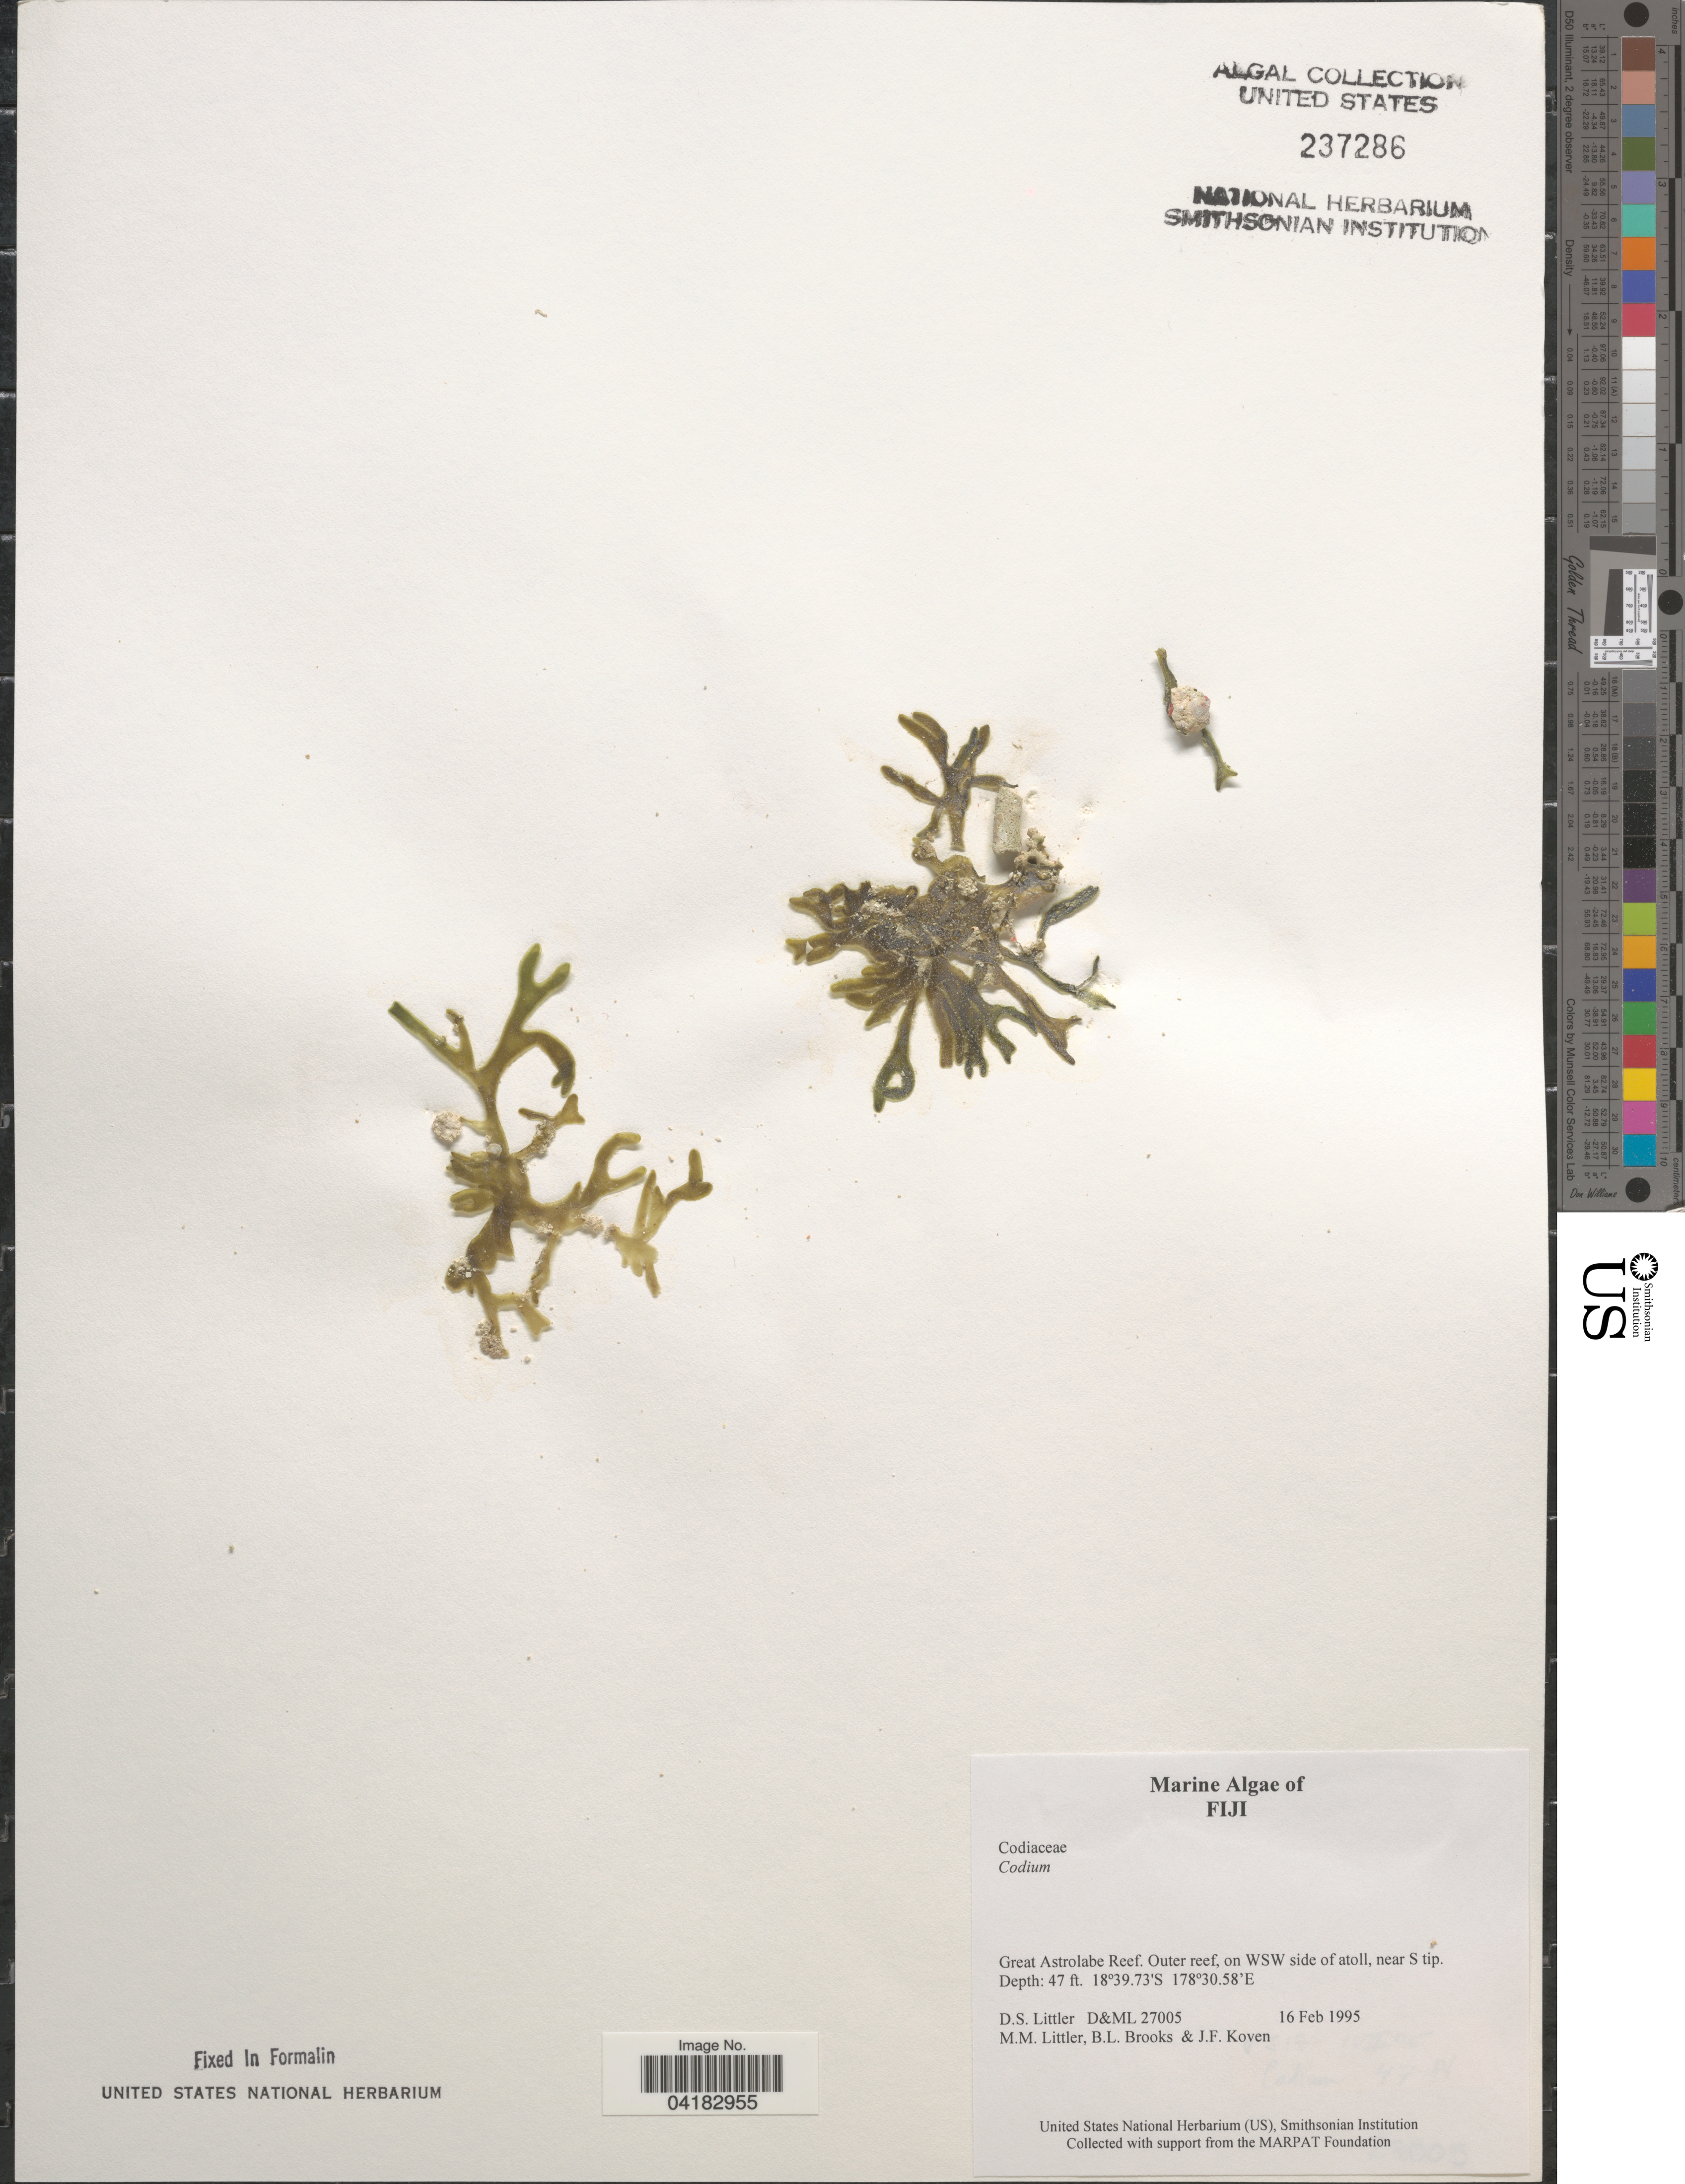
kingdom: Plantae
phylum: Chlorophyta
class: Ulvophyceae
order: Bryopsidales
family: Codiaceae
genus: Codium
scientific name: Codium sp.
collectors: D. S. Littler, B. Brooks & J. Koven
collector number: D&ML27005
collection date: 1995-02-16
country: Fiji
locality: Great Astrolabe Reef. Outer reef, on WSW side of atoll, near S tip.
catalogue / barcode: US 237286